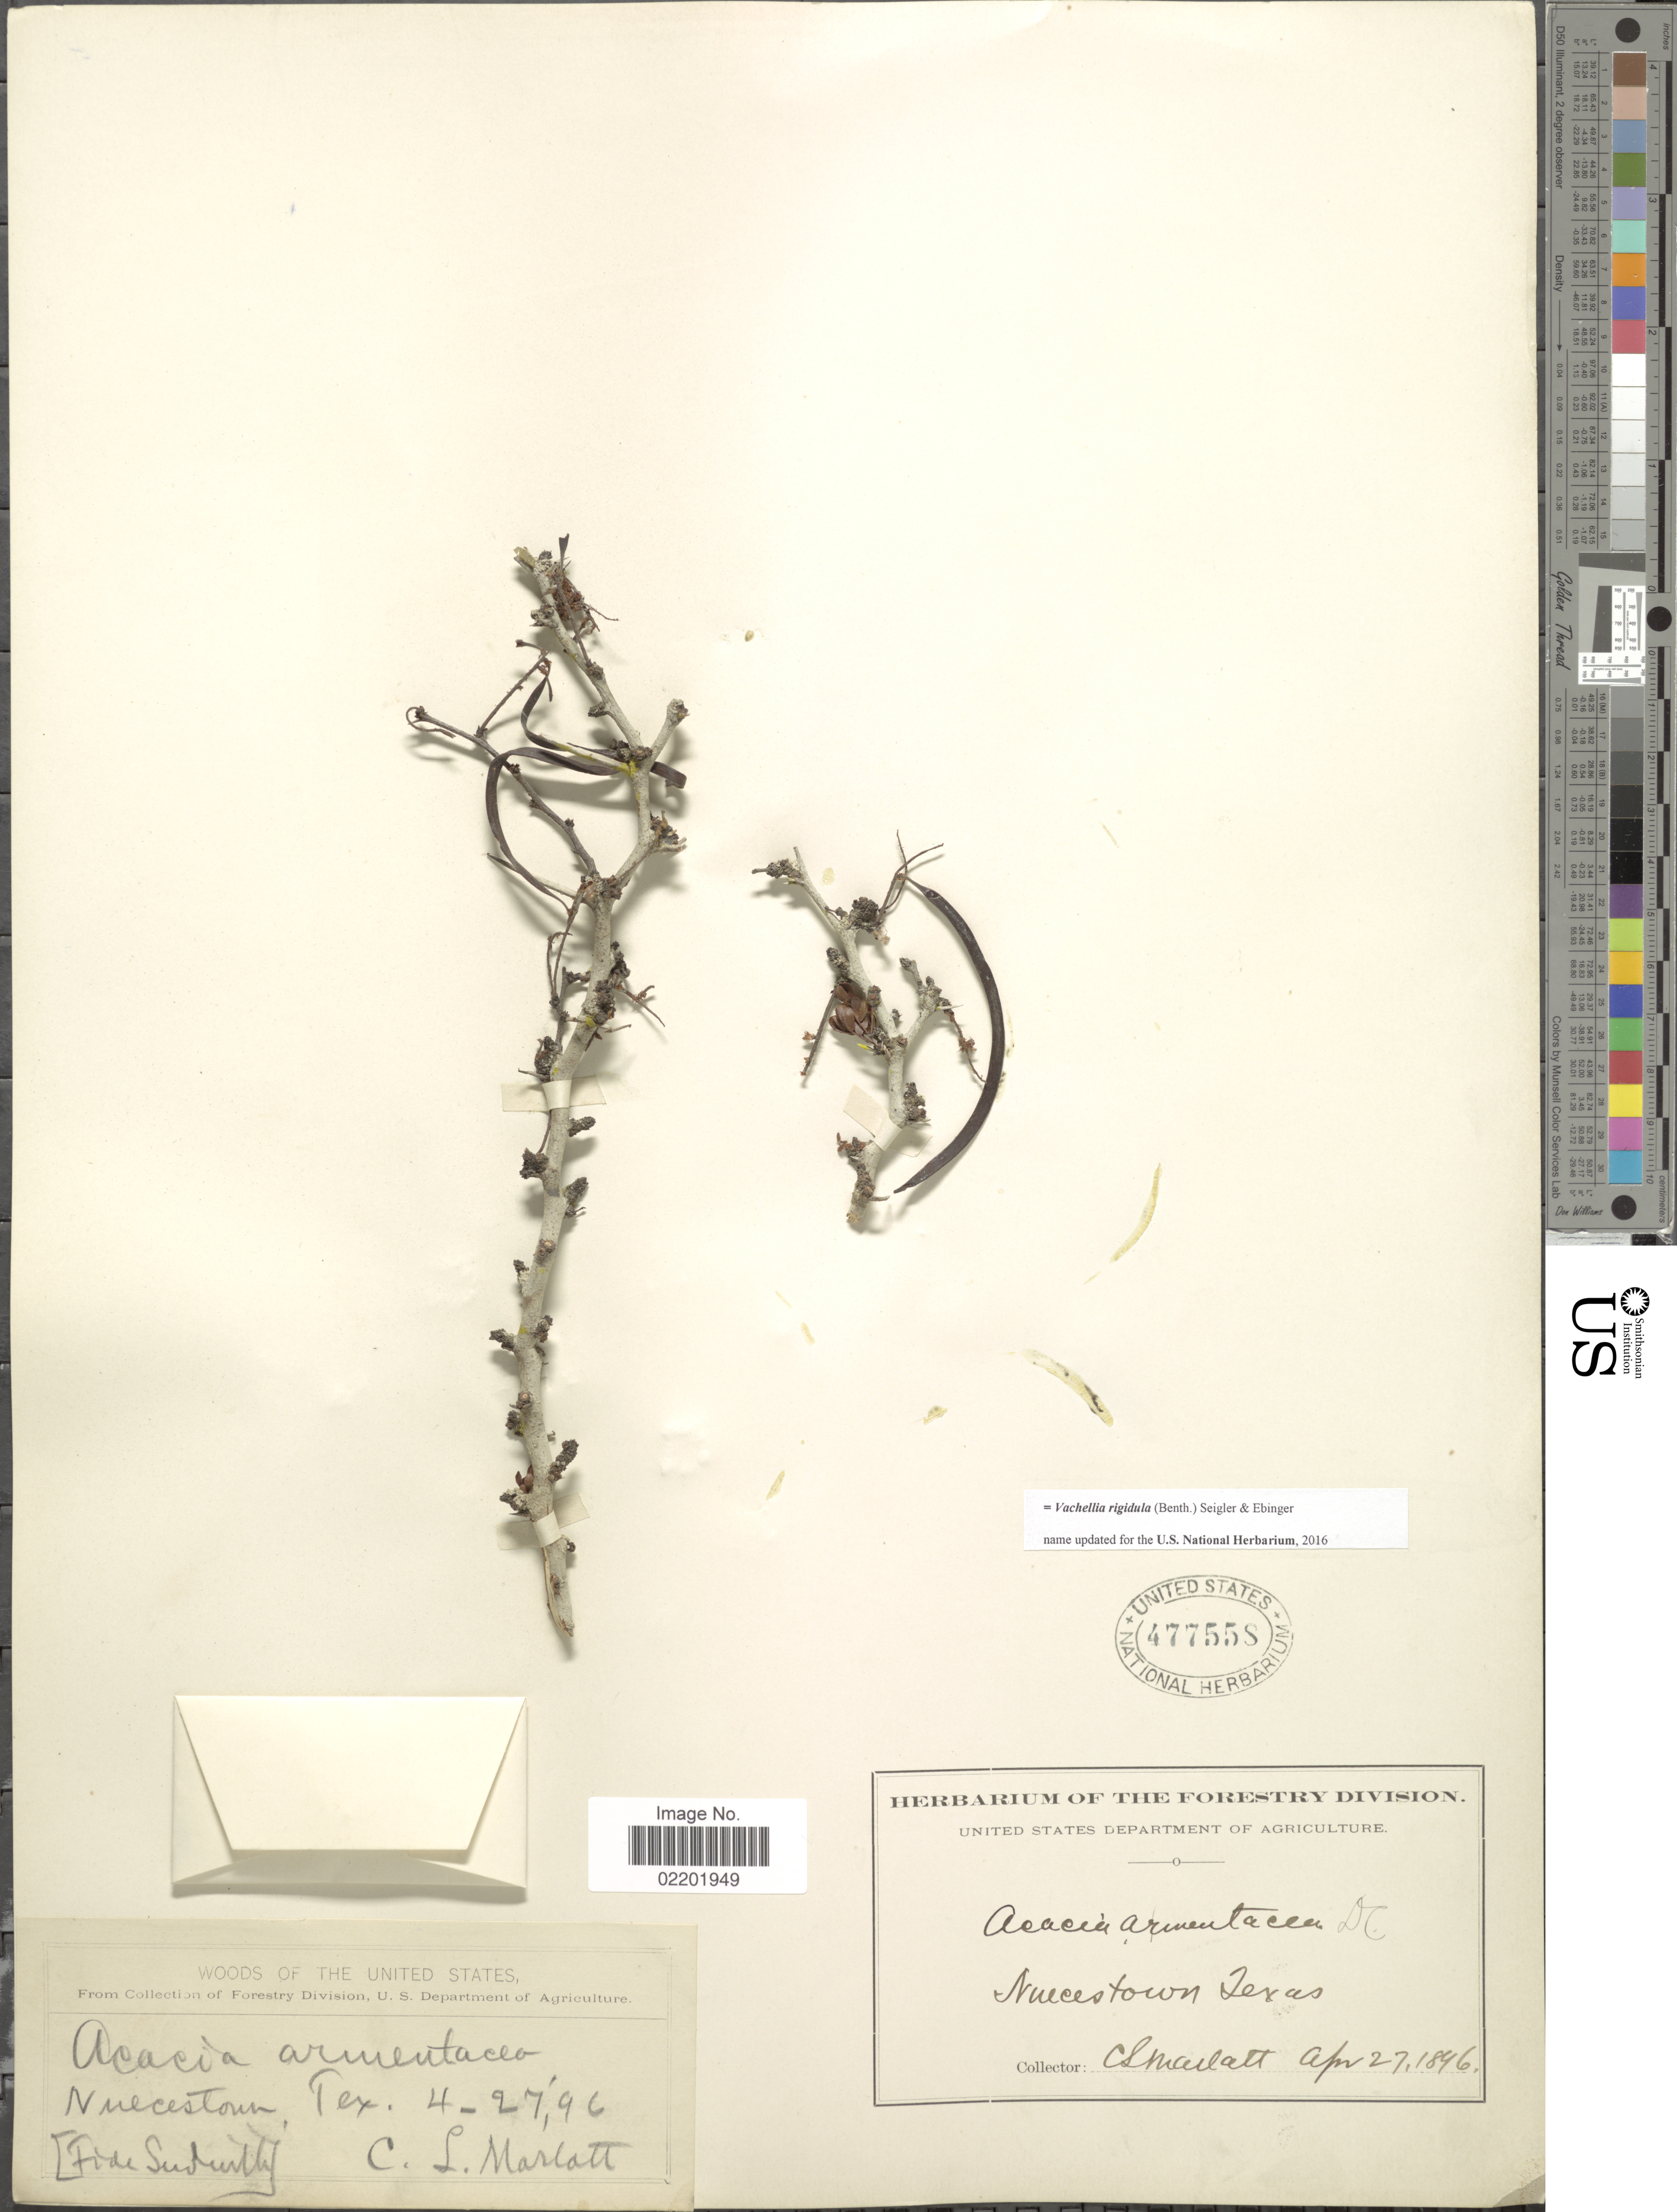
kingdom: Plantae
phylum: Tracheophyta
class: Magnoliopsida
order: Fabales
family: Fabaceae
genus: Vachellia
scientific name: Vachellia rigidula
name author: (Benth.) Seigler & Ebinger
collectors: C. Marlatt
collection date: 1896-04-27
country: United States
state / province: Texas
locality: Nuecestown, Tex.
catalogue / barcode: US 477558